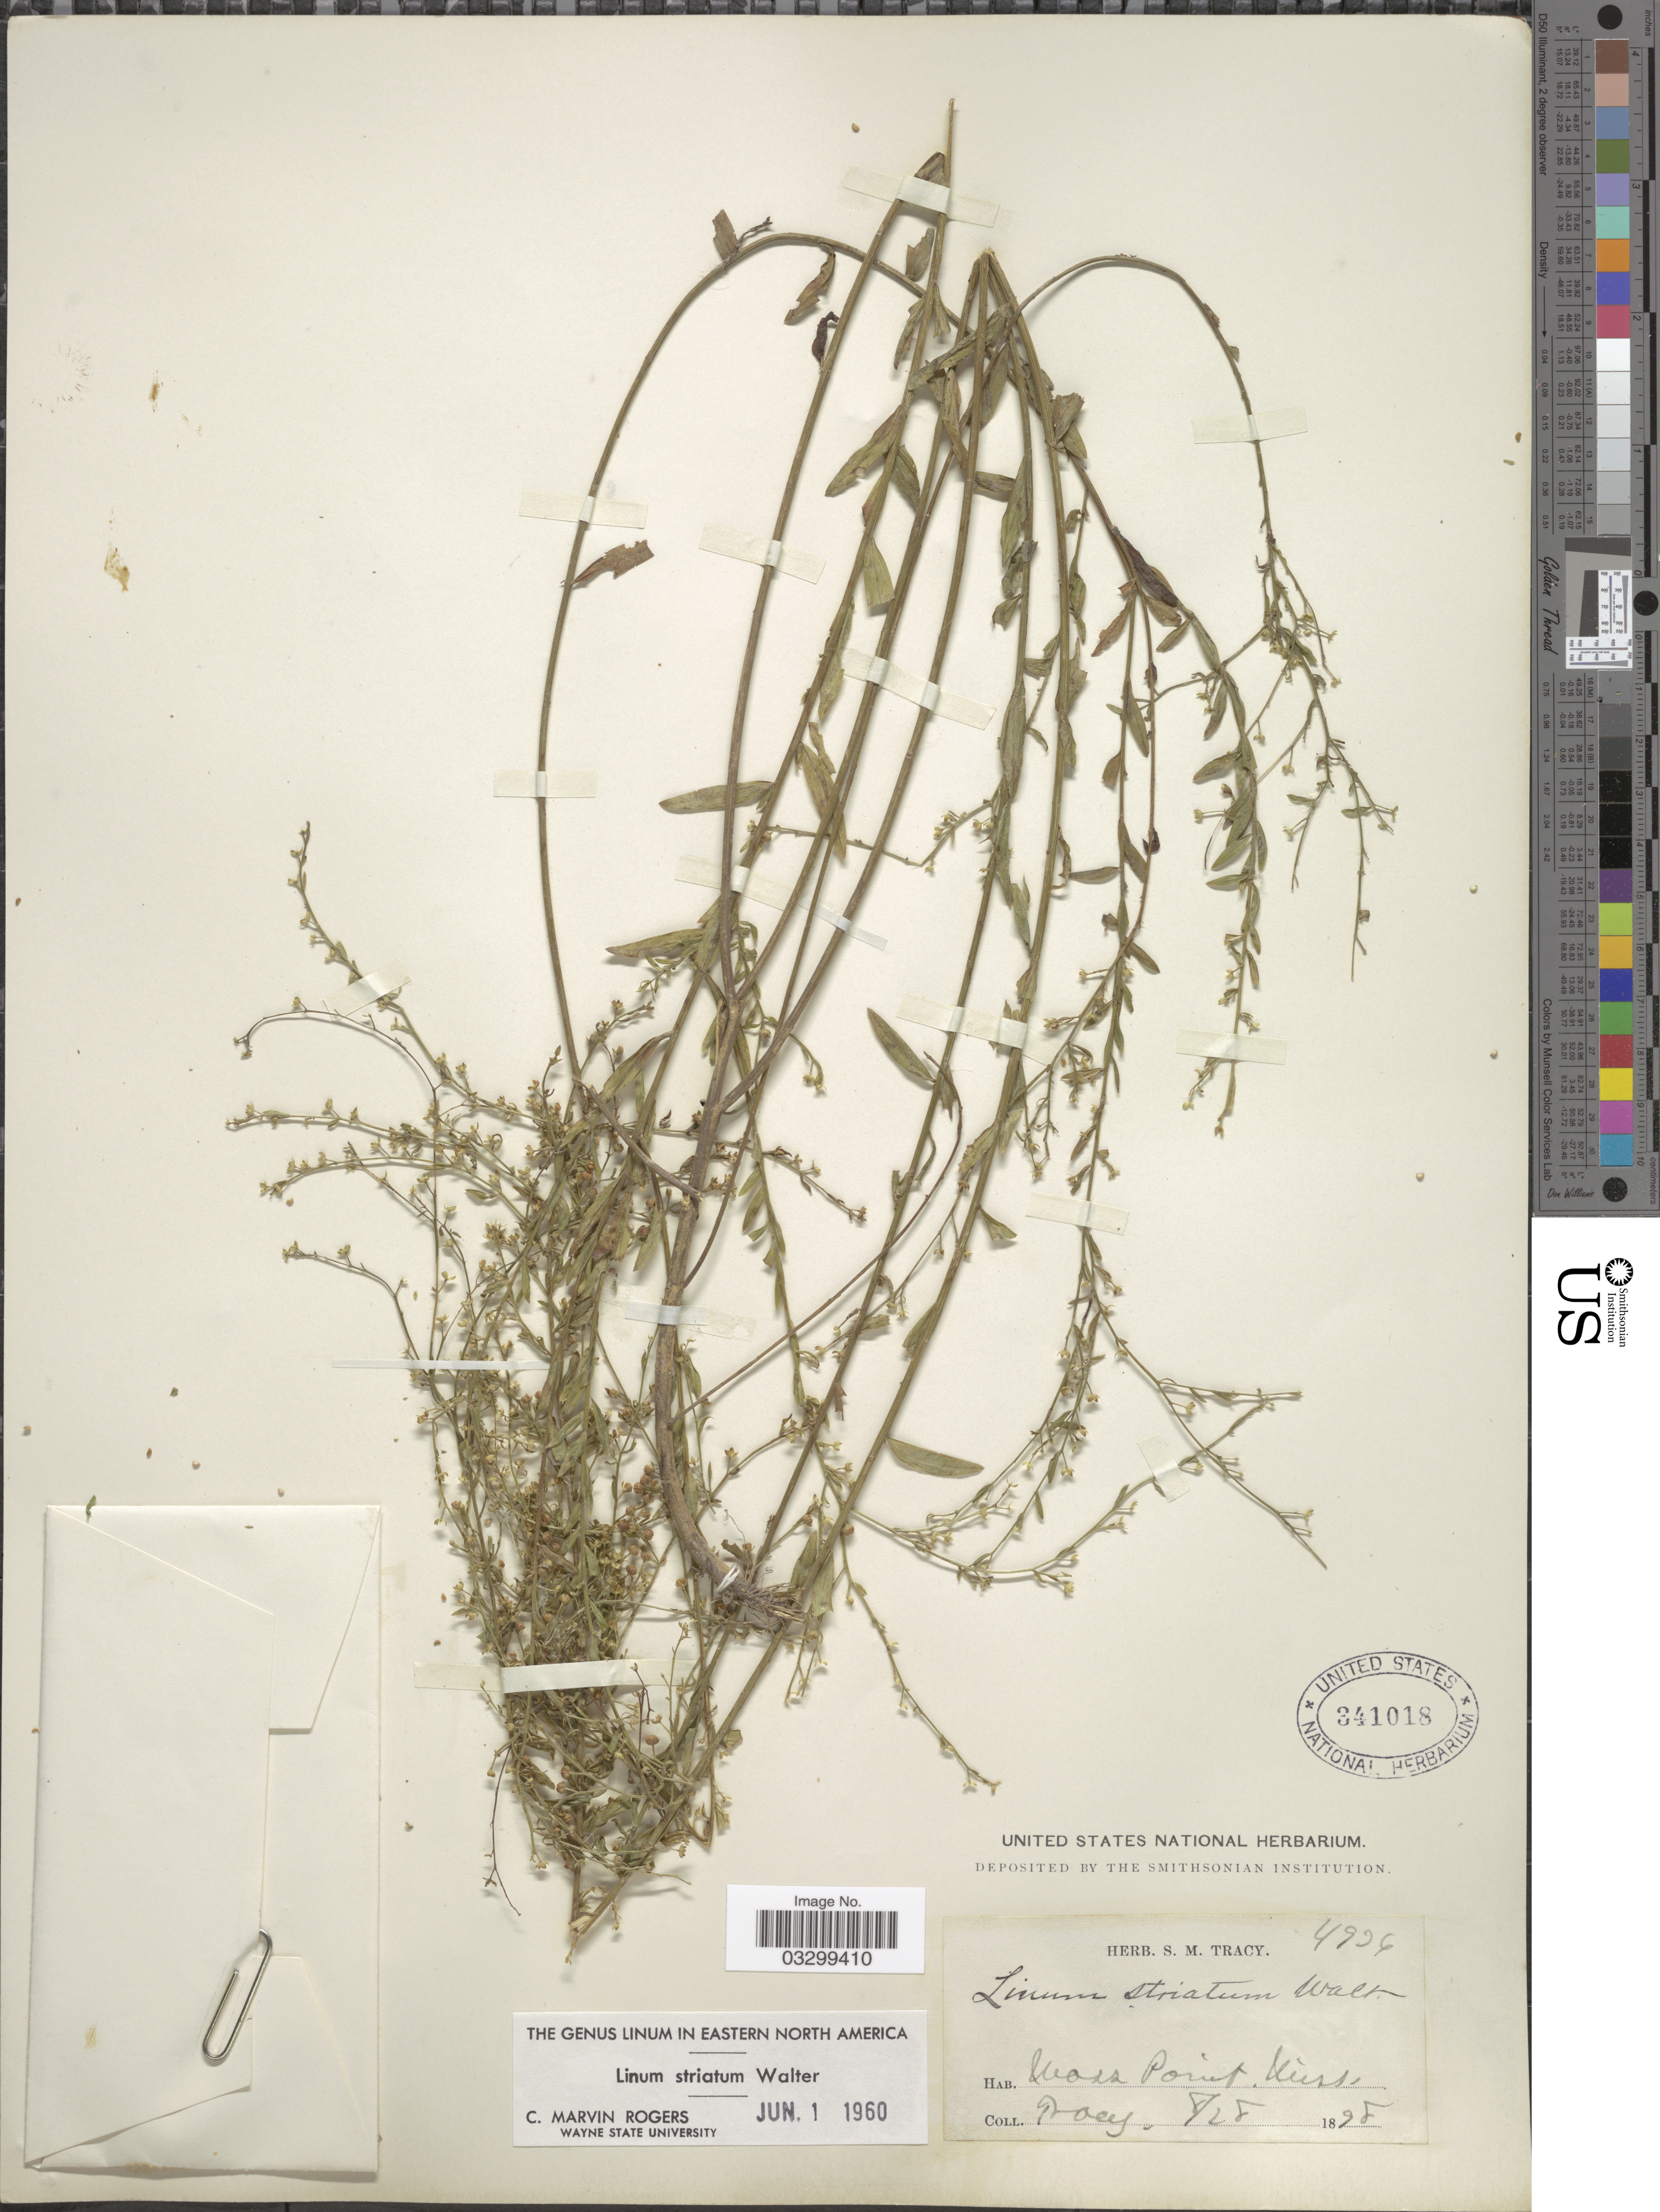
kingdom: Plantae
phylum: Tracheophyta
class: Magnoliopsida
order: Malpighiales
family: Linaceae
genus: Linum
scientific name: Linum striatum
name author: Walter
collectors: S. M. Tracy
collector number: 4936*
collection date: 1898-08-28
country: United States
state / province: Mississippi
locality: Mass Point.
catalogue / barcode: US 341018